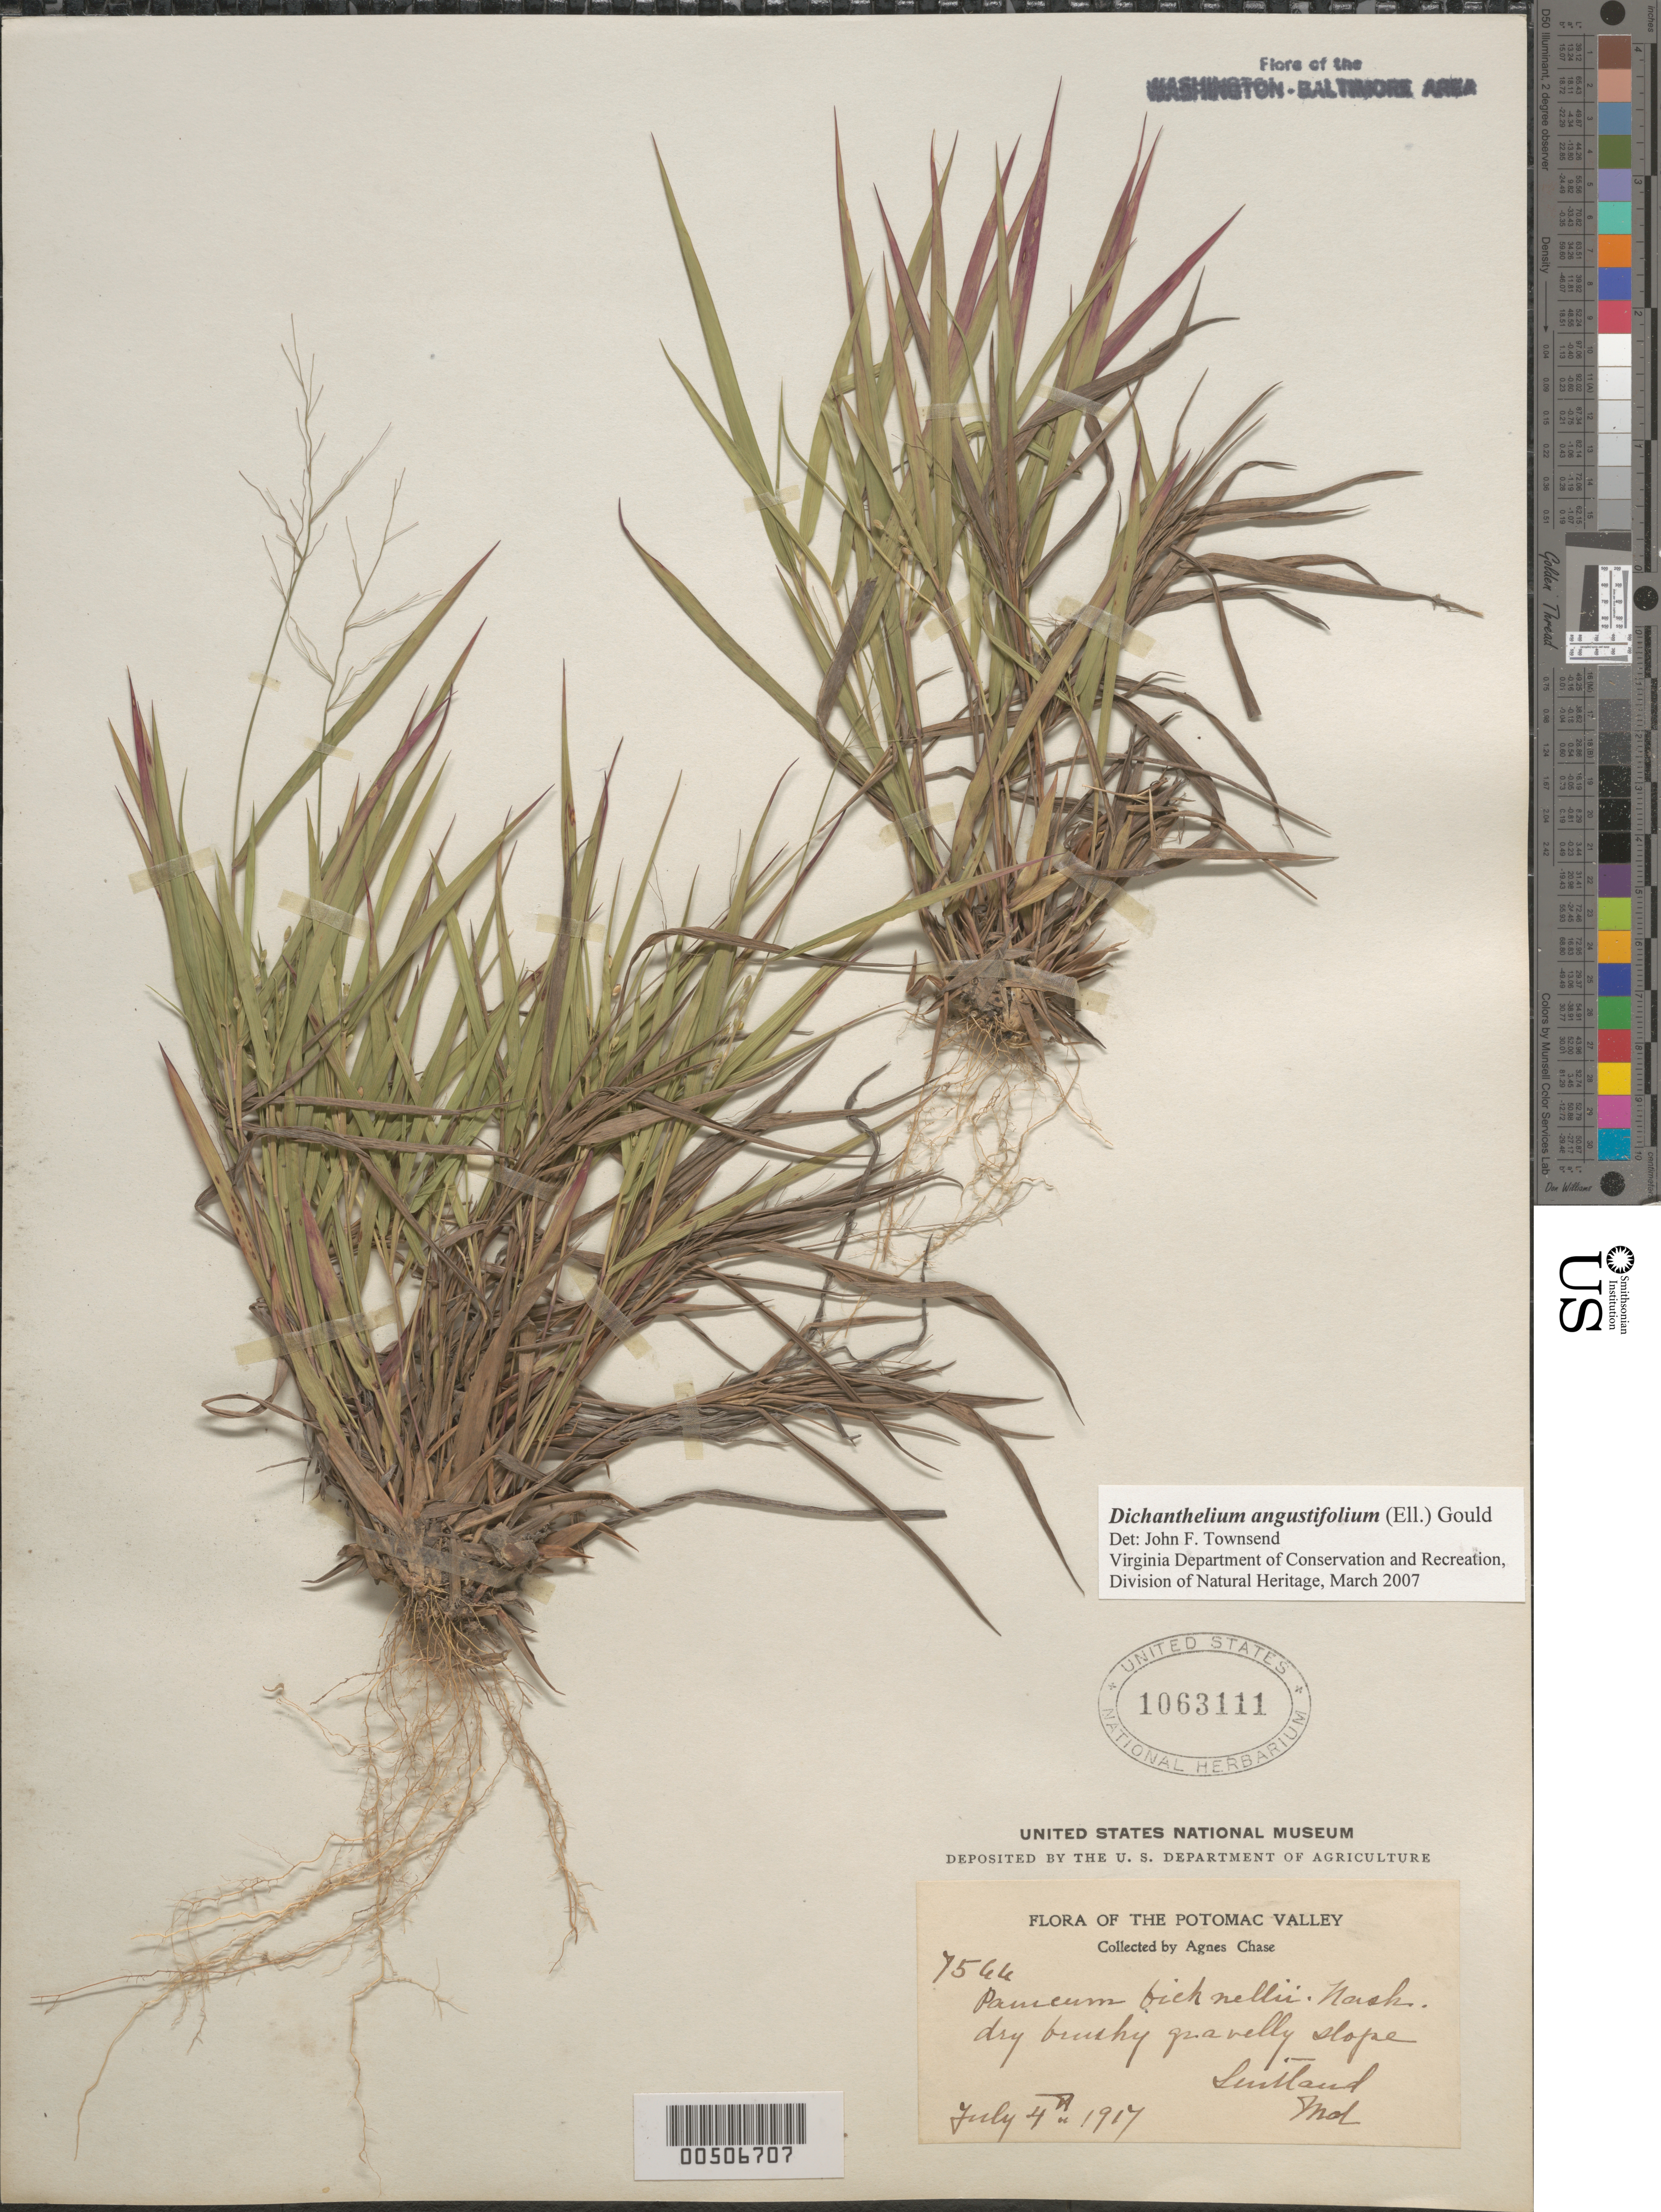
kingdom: Plantae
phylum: Tracheophyta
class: Liliopsida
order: Poales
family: Poaceae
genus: Dichanthelium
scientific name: Dichanthelium angustifolium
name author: (Ellison) Gould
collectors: A. Chase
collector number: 7566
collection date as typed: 04 Jul 1917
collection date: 1917-07-04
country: United States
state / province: Maryland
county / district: Prince George's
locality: Suitland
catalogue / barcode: US 1063111